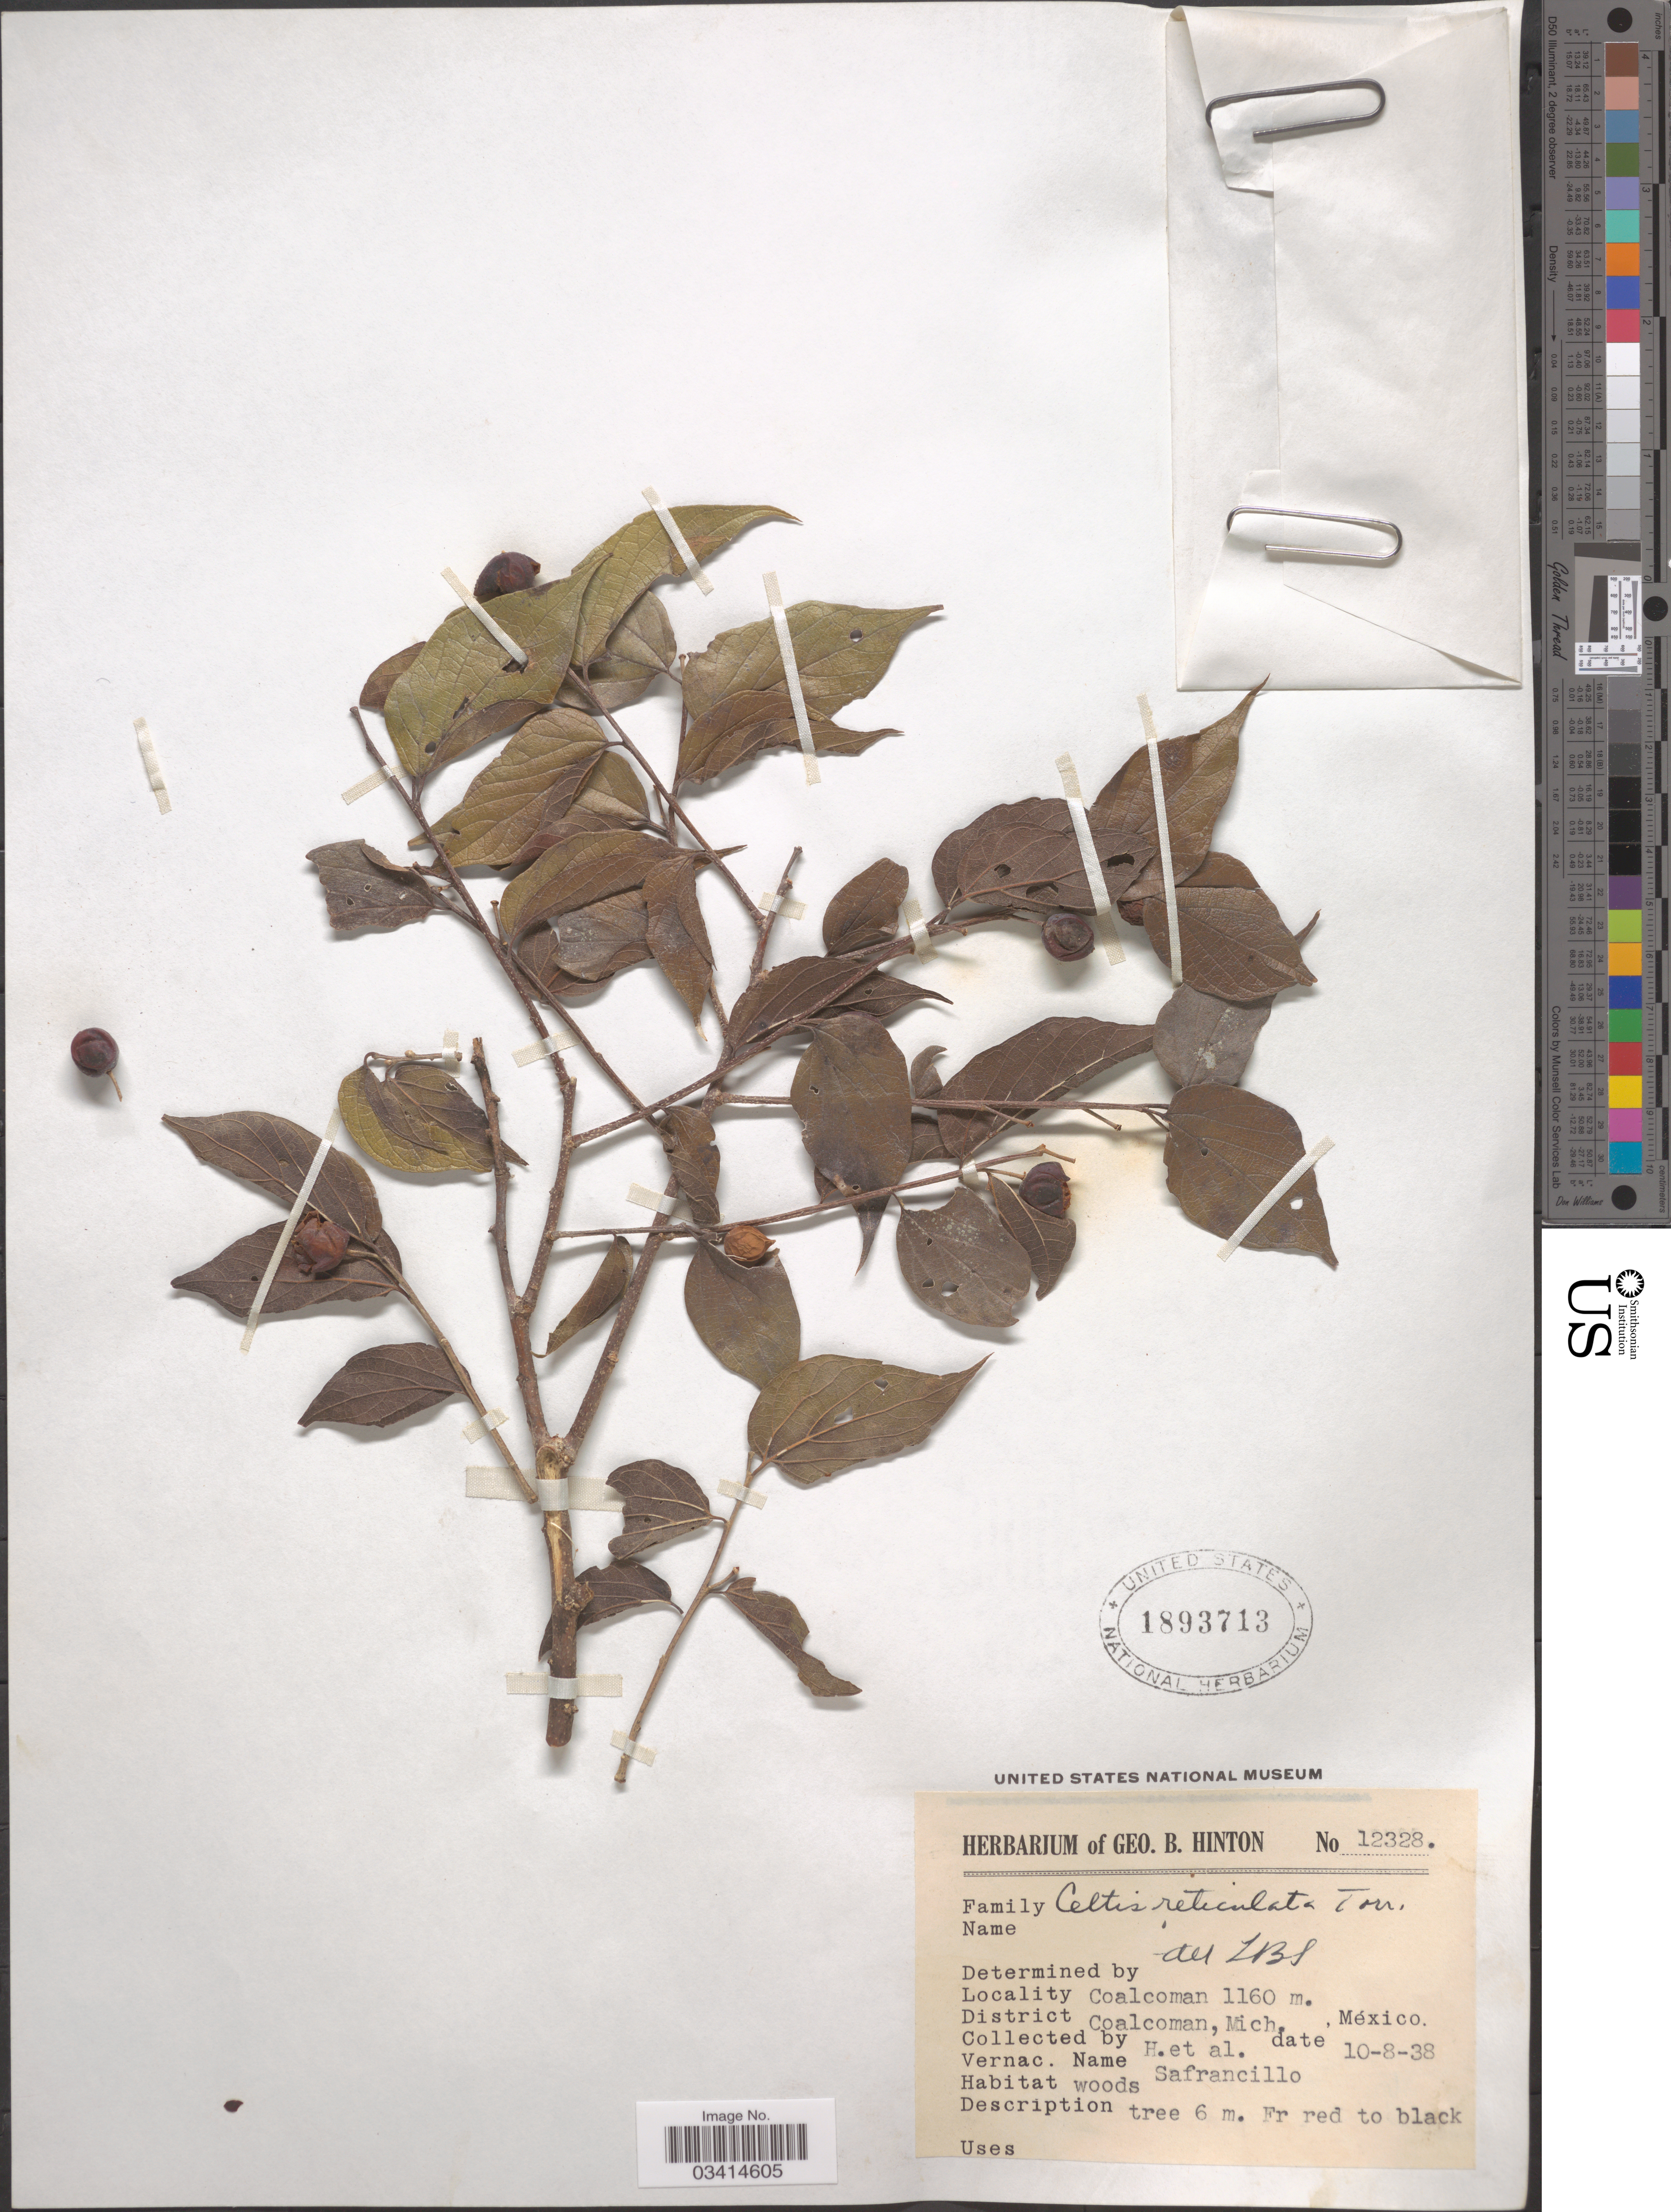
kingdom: Plantae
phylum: Tracheophyta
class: Magnoliopsida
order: Rosales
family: Cannabaceae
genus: Celtis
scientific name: Celtis reticulata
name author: Torr.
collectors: G. B. Hinton & et al.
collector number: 12328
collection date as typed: Transcribed d/m/y: 10/8/38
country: Mexico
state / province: Michoacán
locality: Coalcoman. District Coalcoman.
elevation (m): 1160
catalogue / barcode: US 1893713